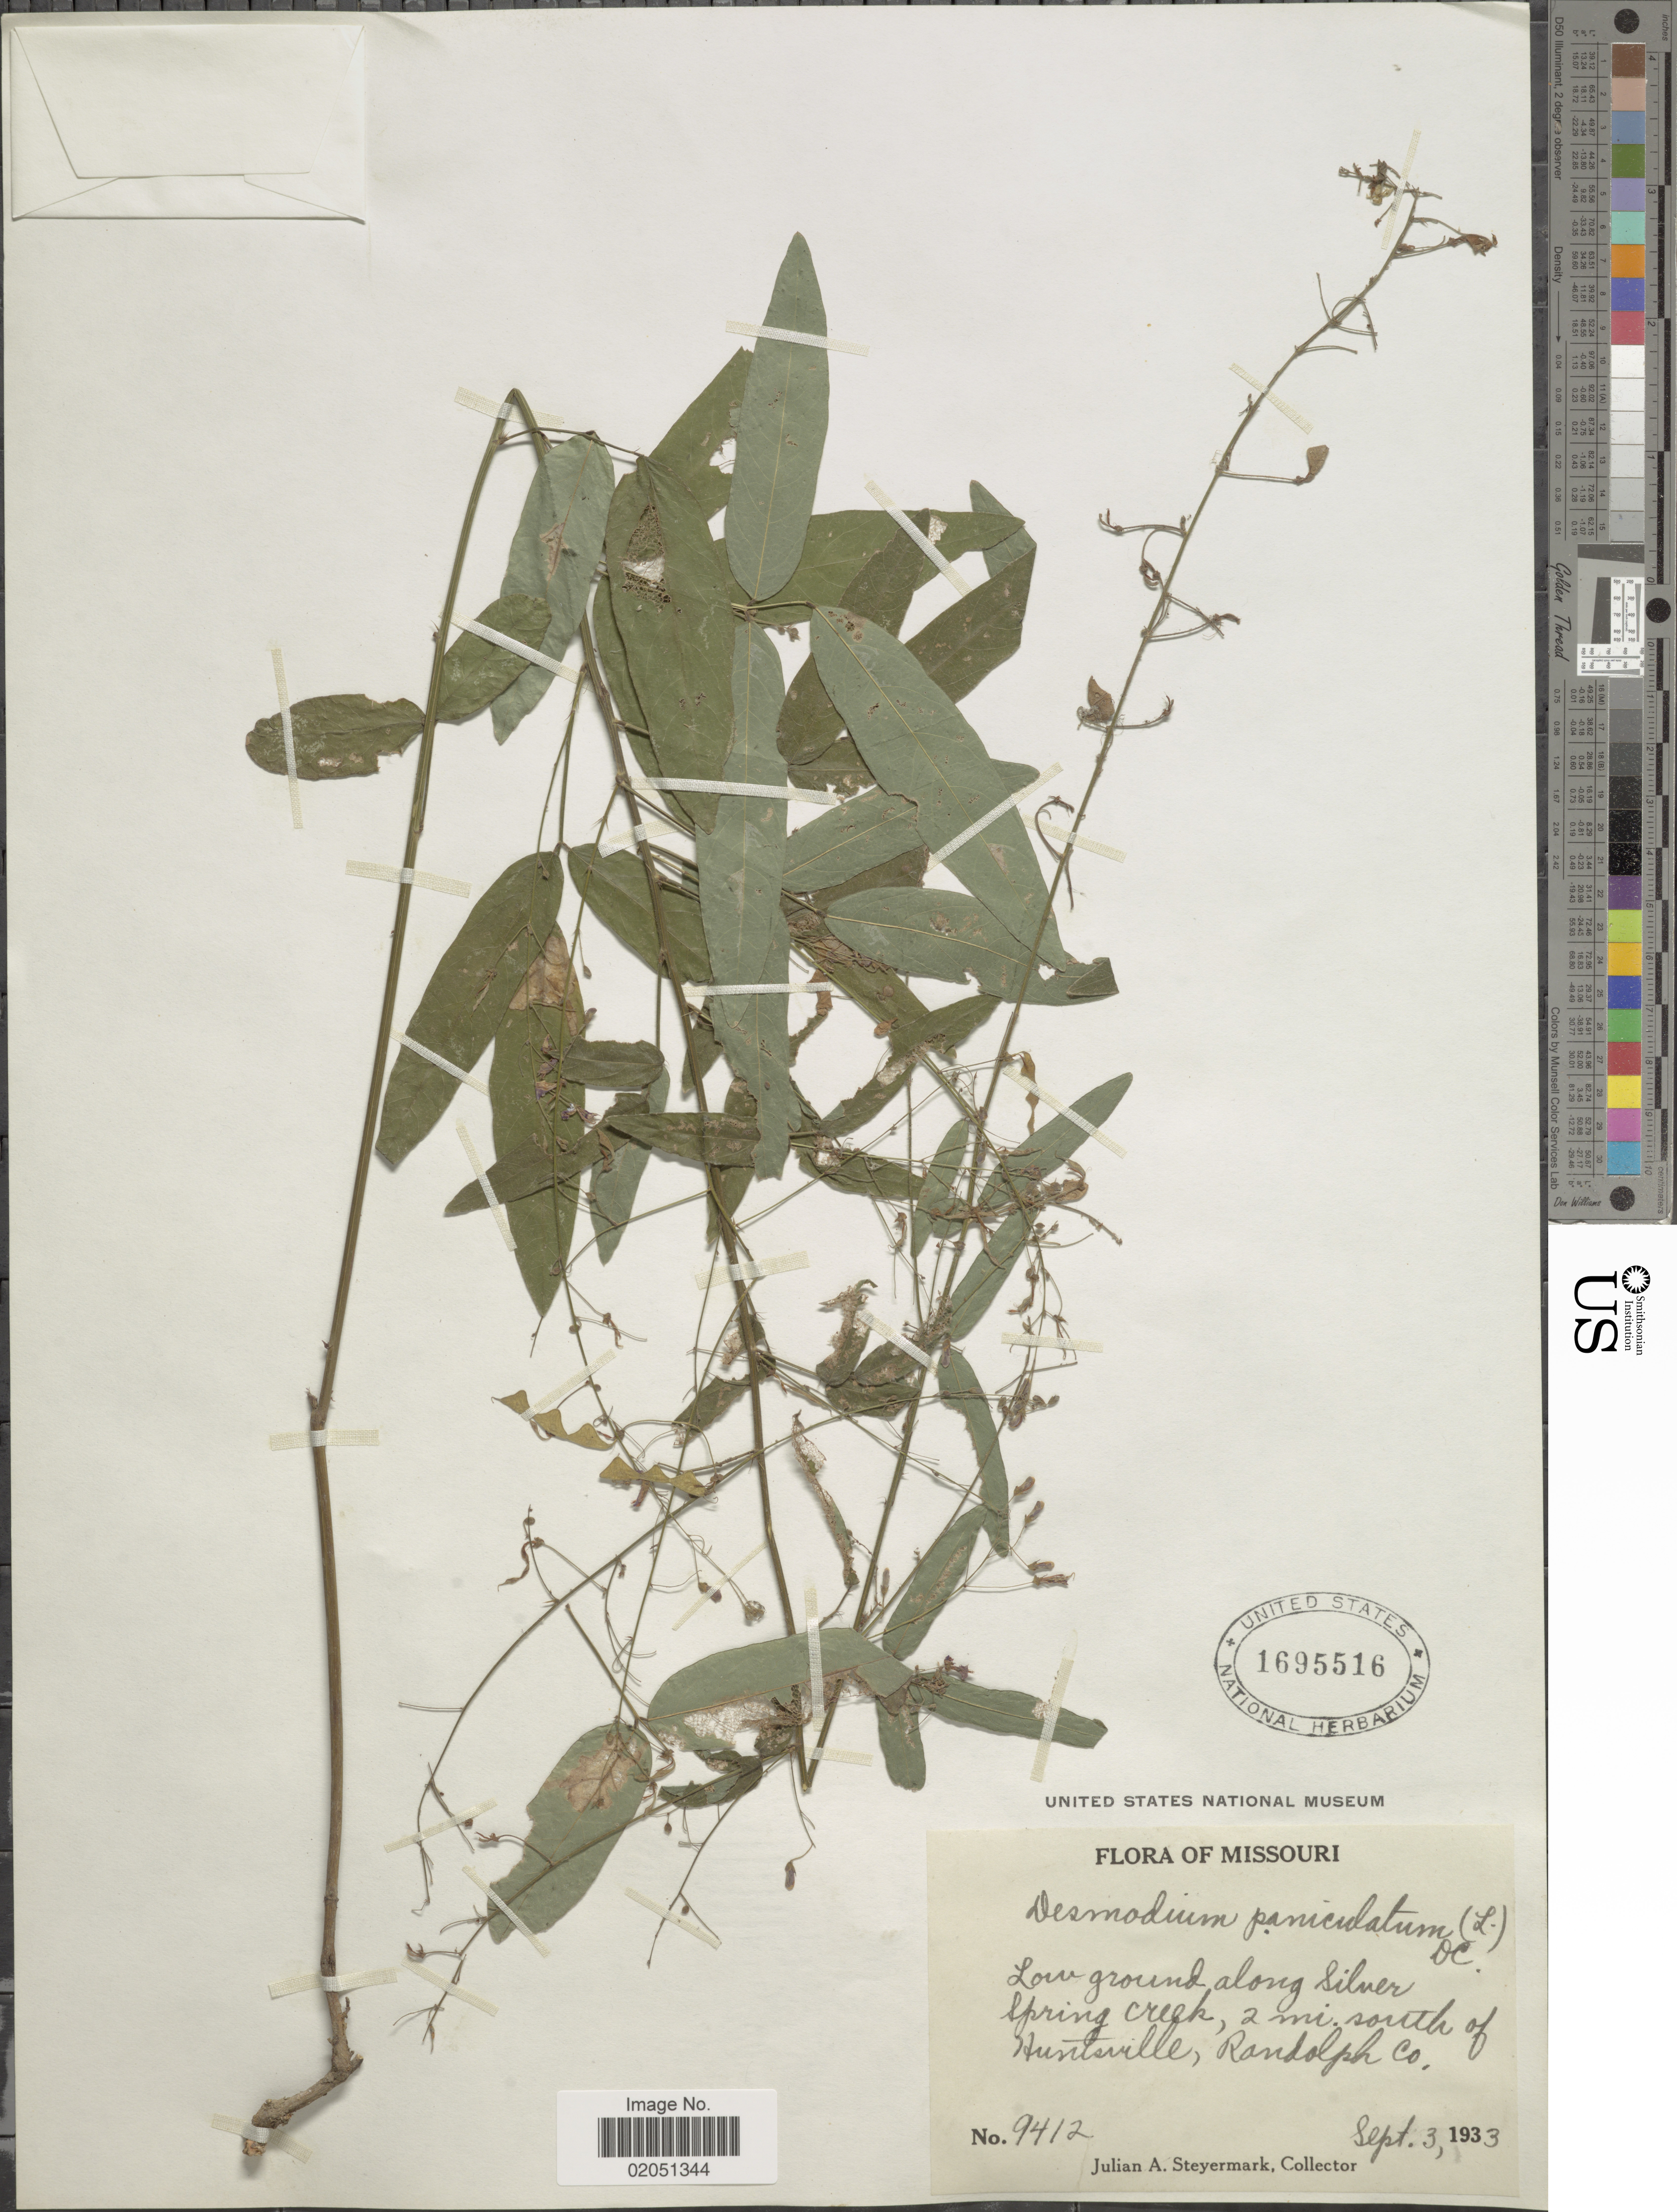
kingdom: Plantae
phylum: Tracheophyta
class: Magnoliopsida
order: Fabales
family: Fabaceae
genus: Desmodium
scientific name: Desmodium paniculatum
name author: (L.) DC.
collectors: J. Steyermark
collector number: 9412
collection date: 1933-09-03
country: United States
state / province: Missouri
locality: Low ground along Silver Spring Creek, 2 mi south of Huntsville, Randolph Co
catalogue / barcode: US 1695516